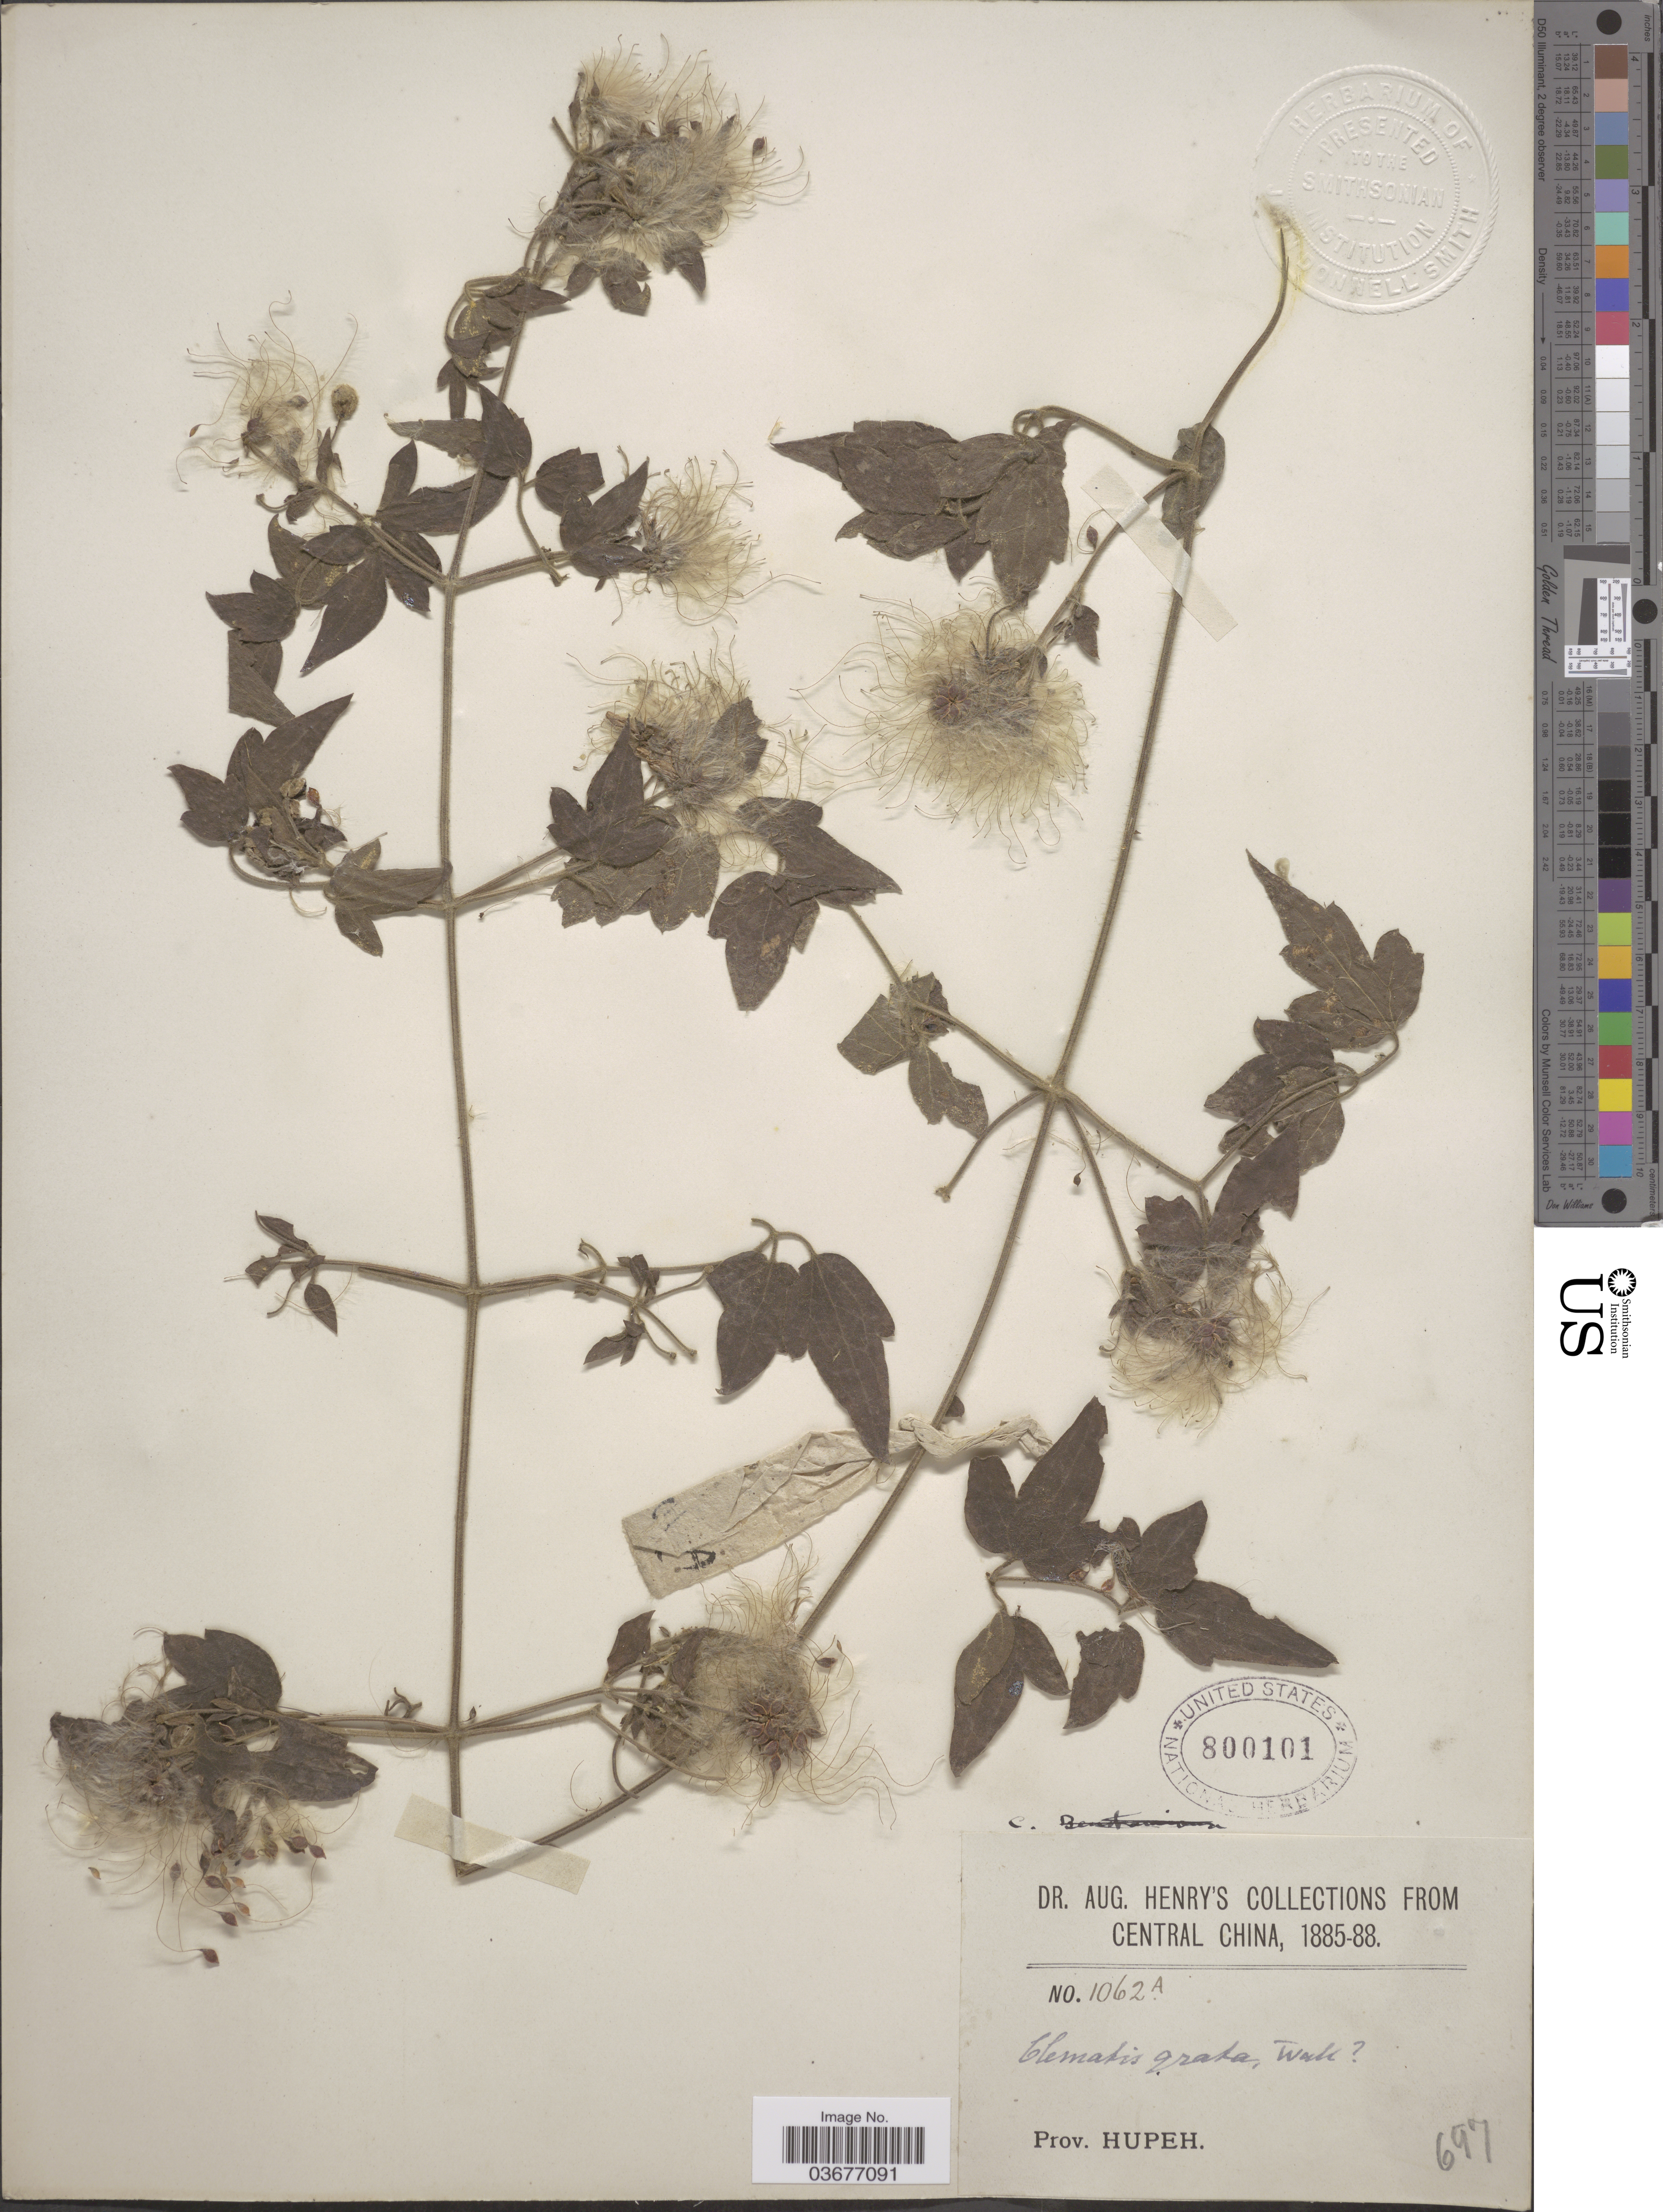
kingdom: Plantae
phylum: Tracheophyta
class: Magnoliopsida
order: Ranunculales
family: Ranunculaceae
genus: Clematis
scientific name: Clematis grata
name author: Wall.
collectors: A. Henry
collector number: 1062 A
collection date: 1885/1888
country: China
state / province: Hubei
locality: Central China. Prov. Hupeh.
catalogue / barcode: US 800101